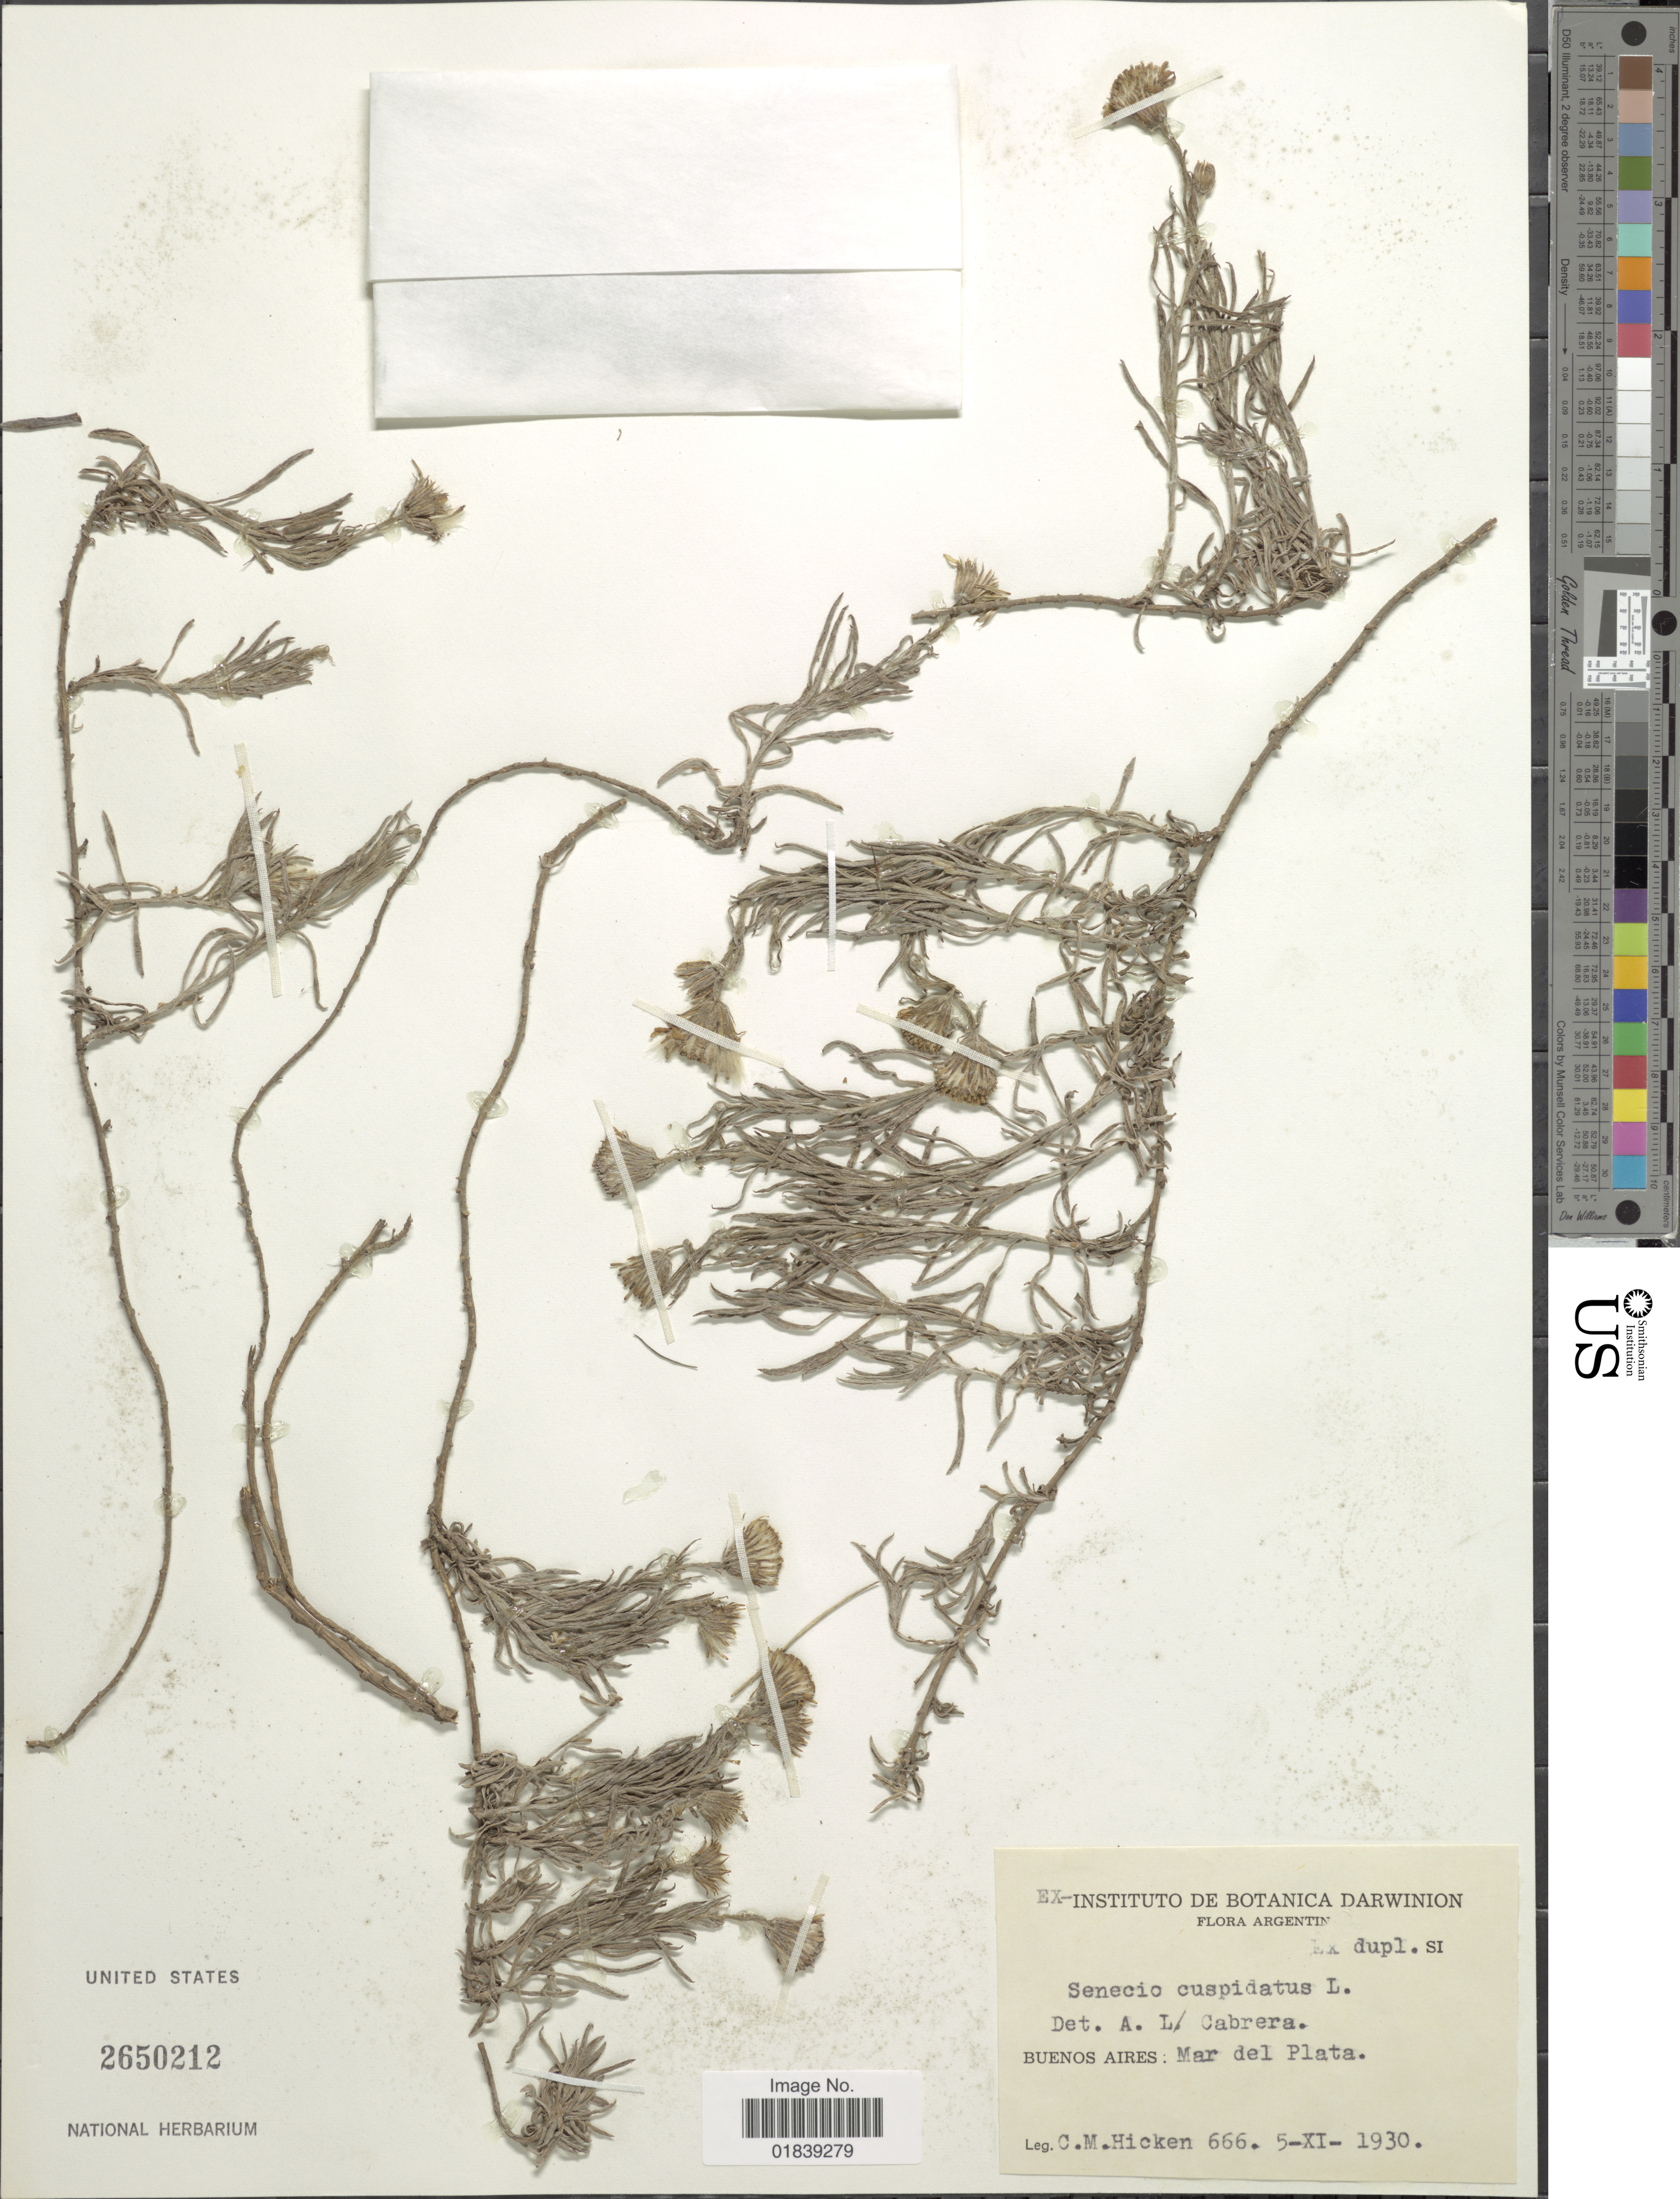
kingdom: Plantae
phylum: Tracheophyta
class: Magnoliopsida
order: Asterales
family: Asteraceae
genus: Senecio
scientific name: Senecio montevidensis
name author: (Spreng.) Baker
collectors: C. M. Hicken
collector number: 666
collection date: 1930-11-05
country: Argentina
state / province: Buenos Aires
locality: Mar del Plata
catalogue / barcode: US 2650212